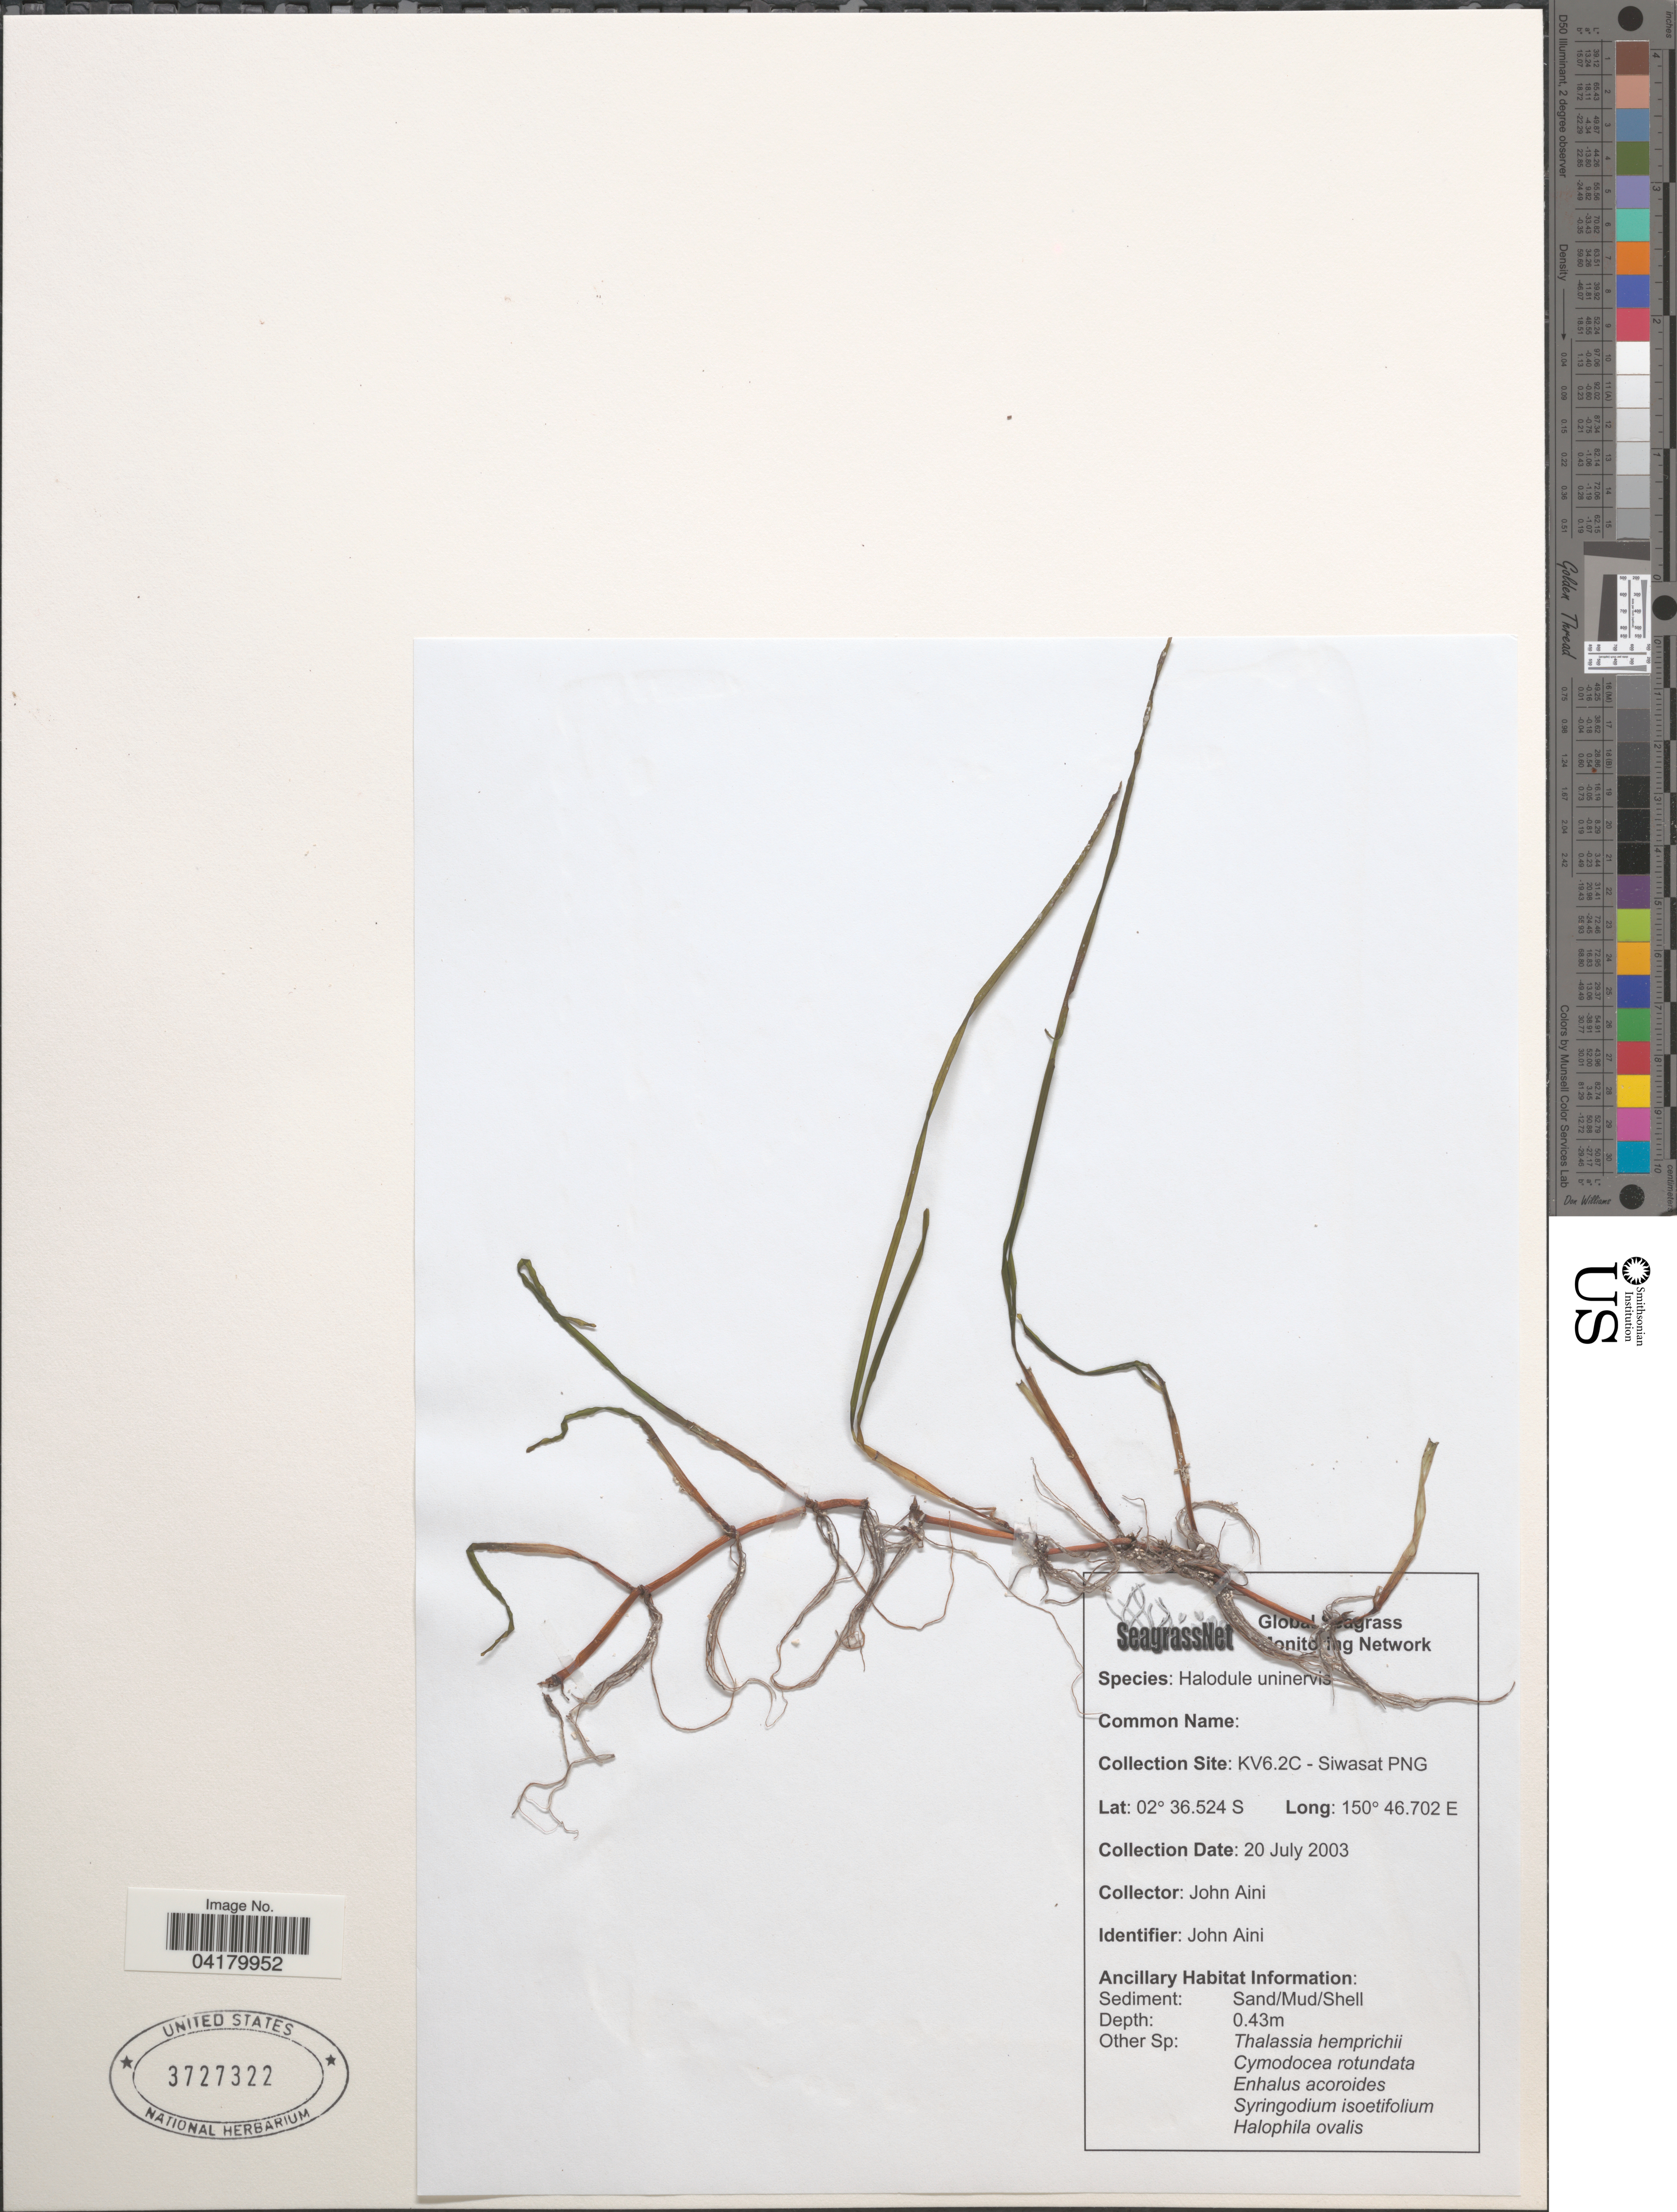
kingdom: Plantae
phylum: Tracheophyta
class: Liliopsida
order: Alismatales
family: Cymodoceaceae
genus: Halodule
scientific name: Halodule uninervis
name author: (Forssk.) Asch.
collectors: J. Aini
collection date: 2003-07-20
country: Papua New Guinea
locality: Collection Site: KV6.2C - Siwasat PNG.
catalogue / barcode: US 3727322